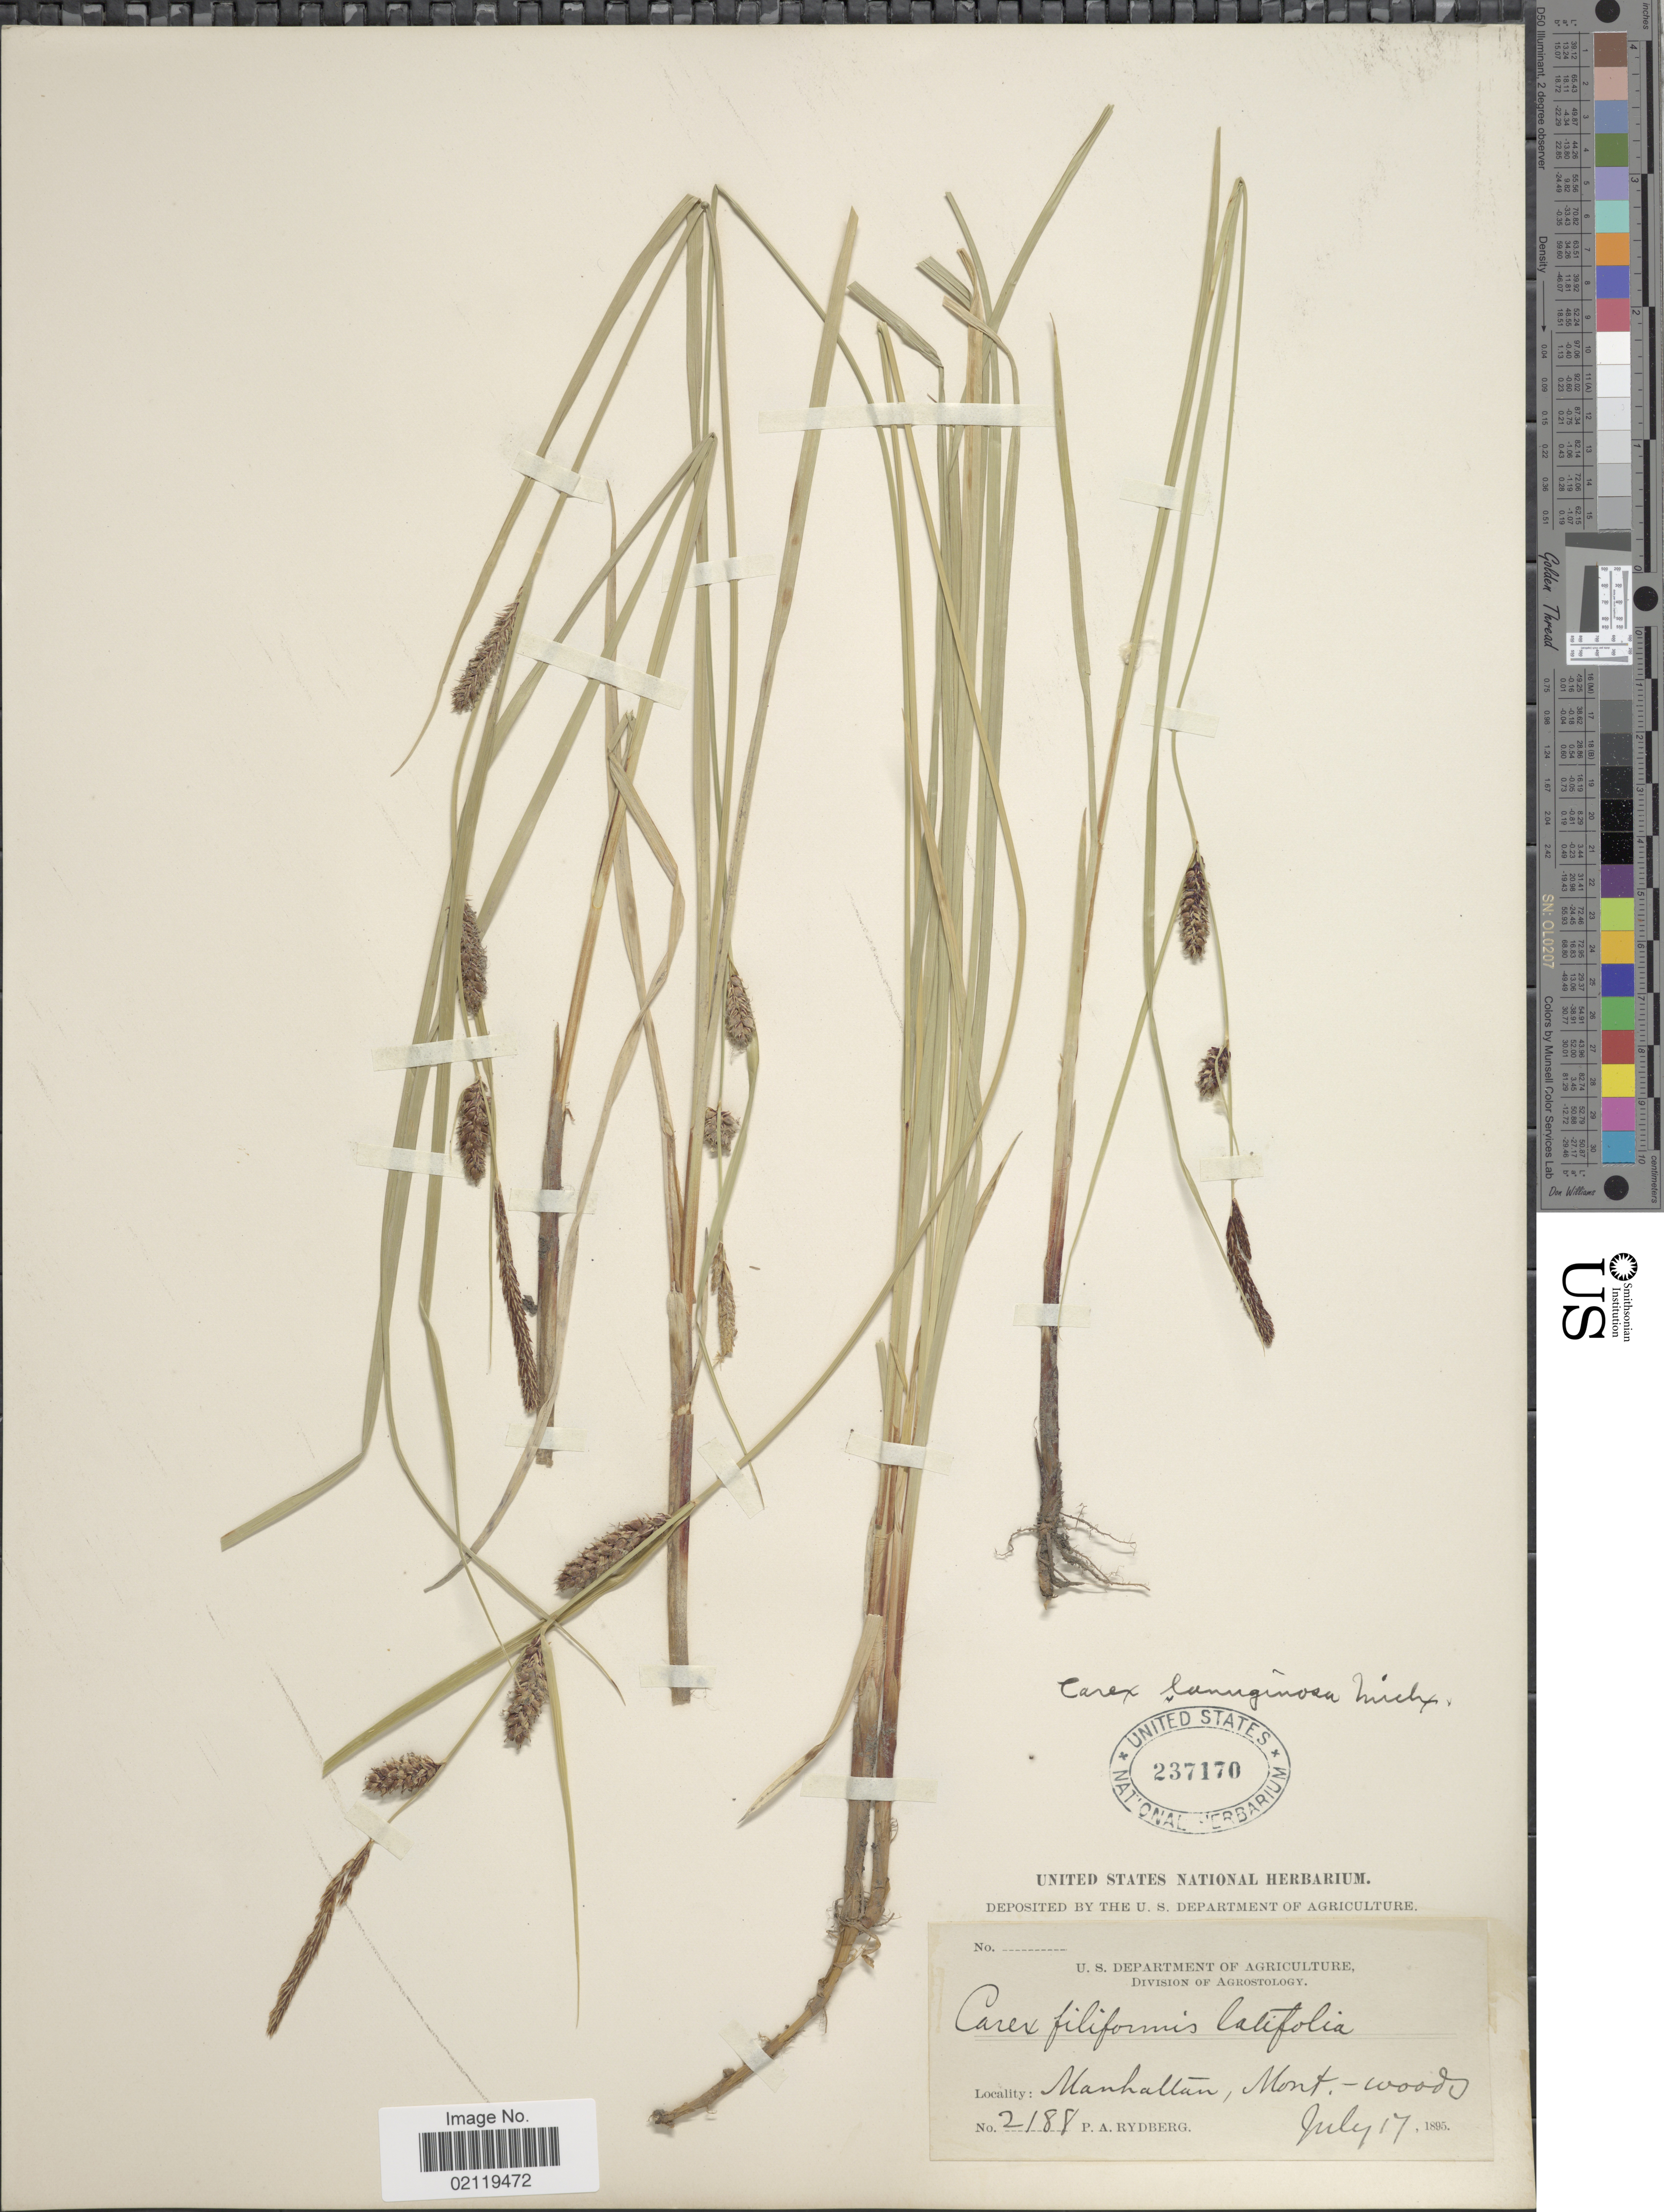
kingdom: Plantae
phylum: Tracheophyta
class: Liliopsida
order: Poales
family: Cyperaceae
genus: Carex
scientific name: Carex pellita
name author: Muhl. ex Willd.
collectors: P. A. Rydberg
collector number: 2188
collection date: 1895-07-17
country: United States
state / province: Montana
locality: Manhattan - woods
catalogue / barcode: US 237170